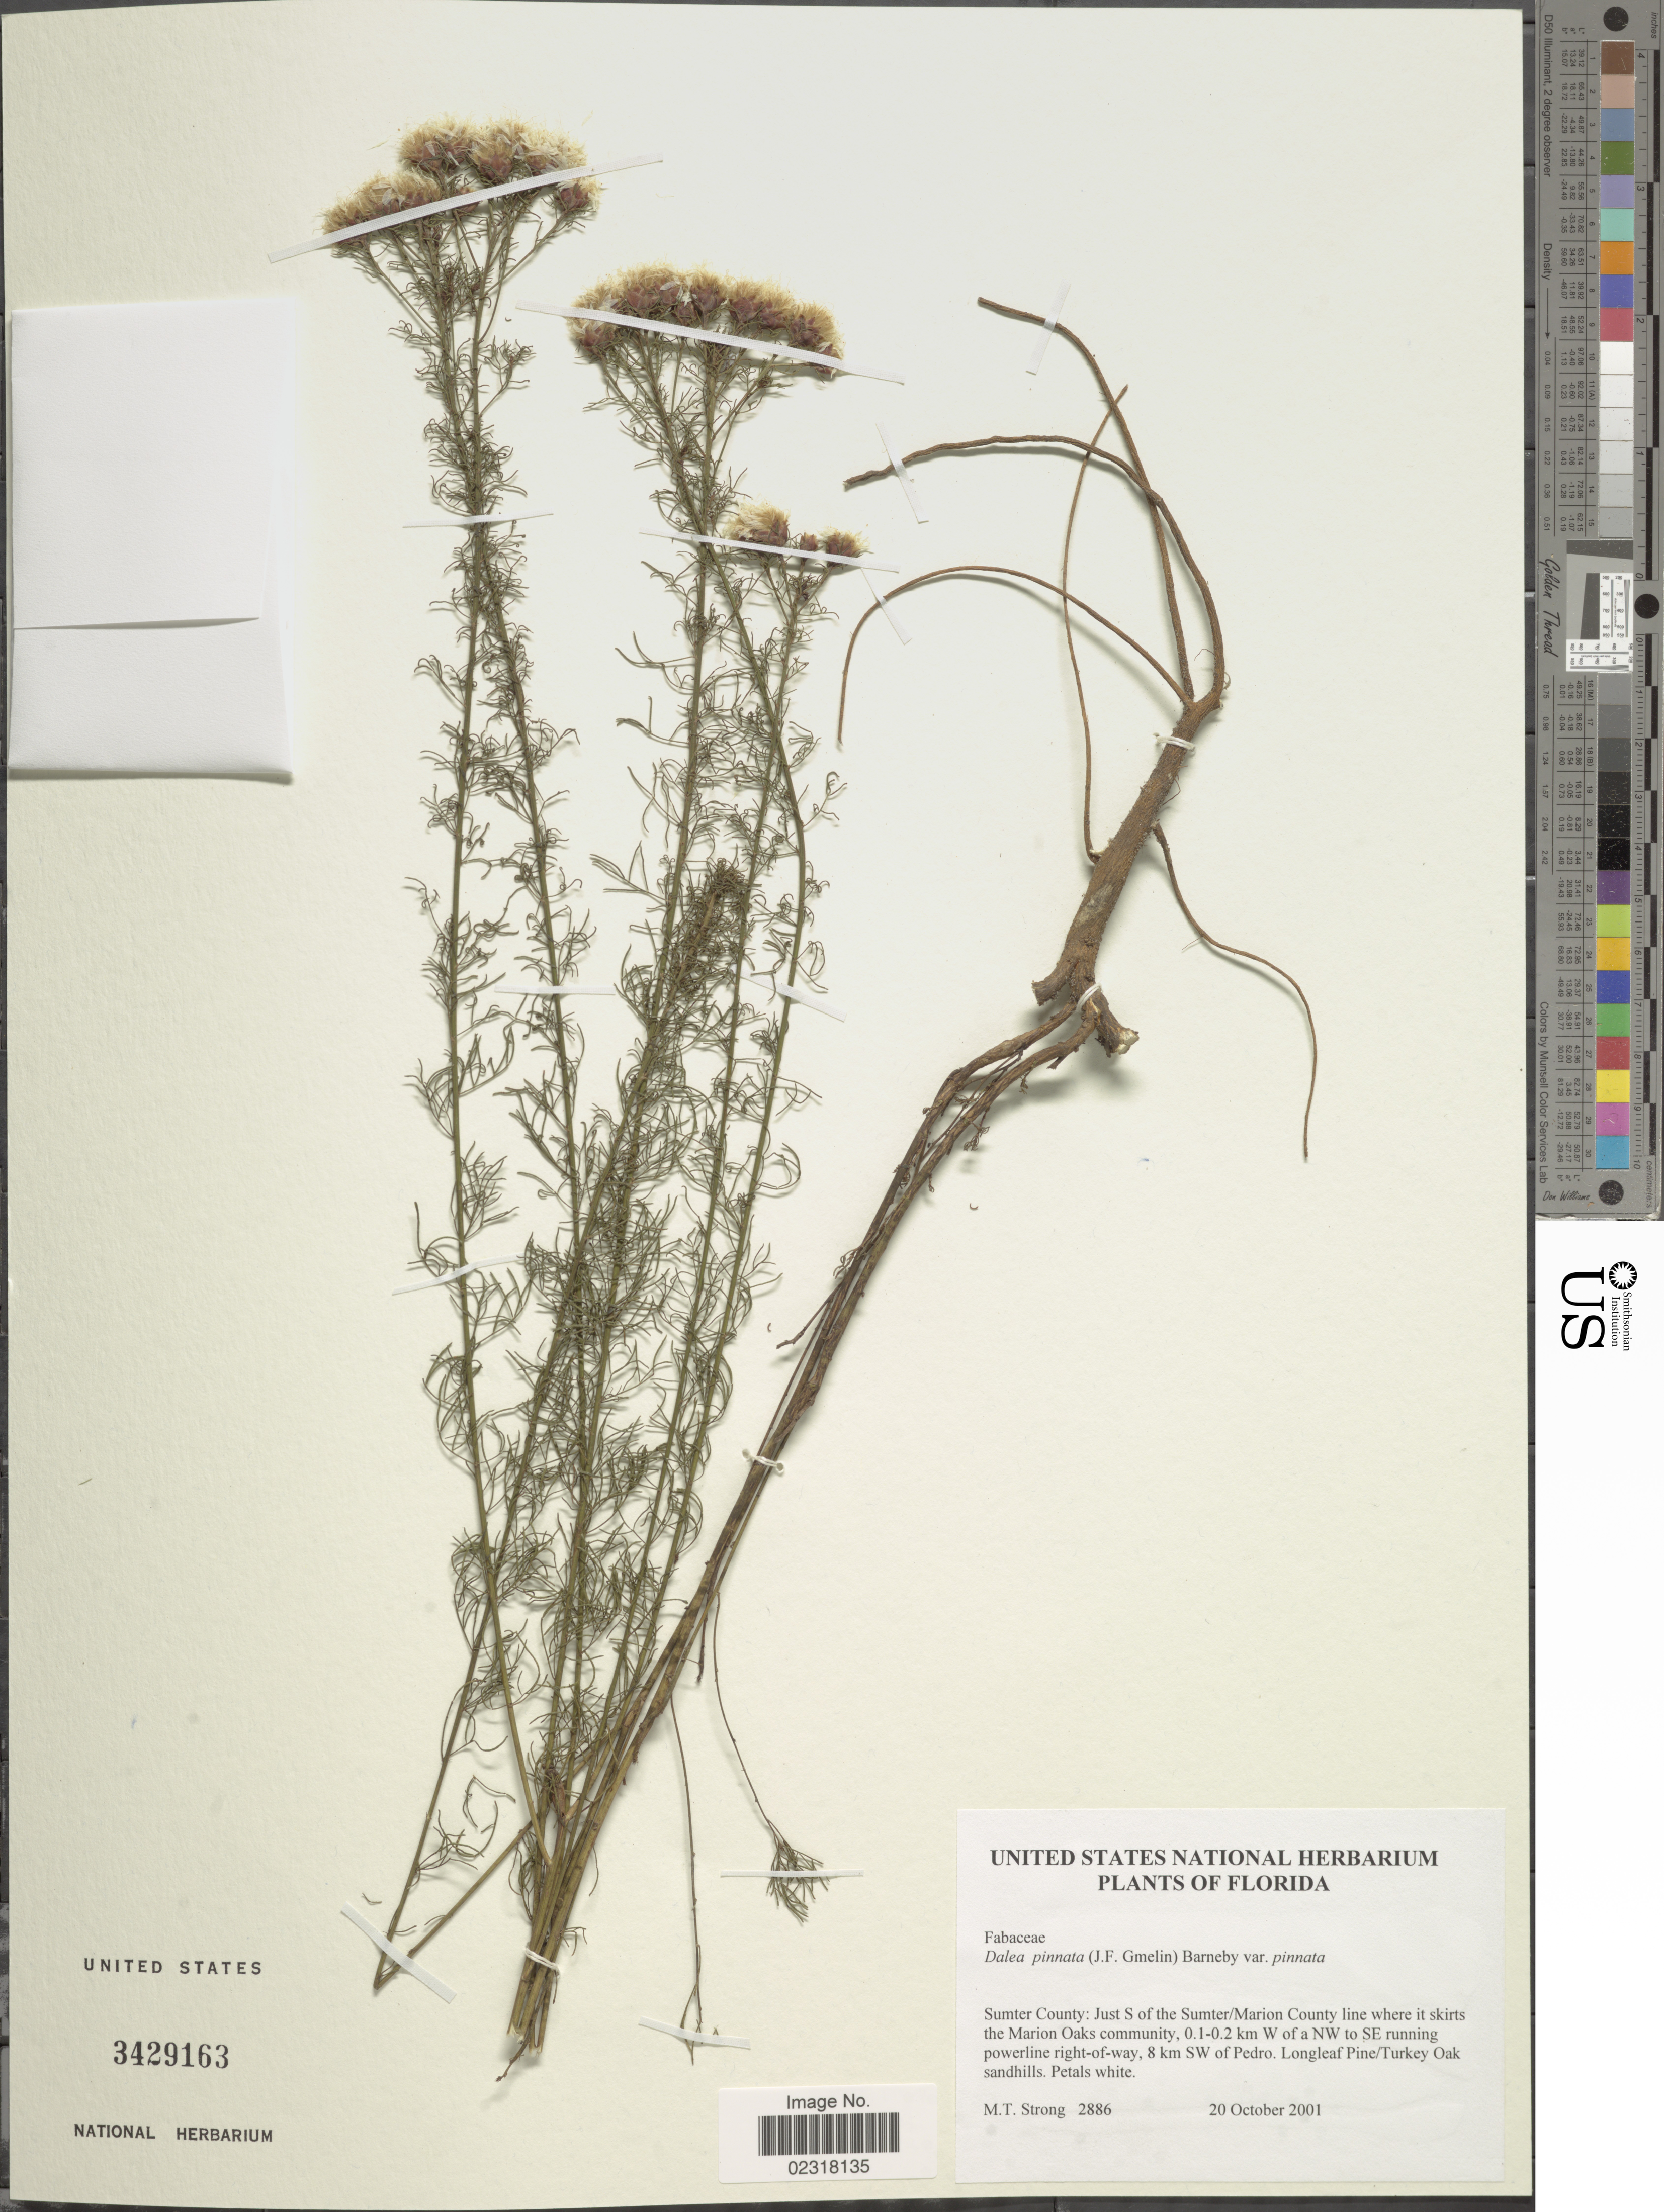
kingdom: Plantae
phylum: Tracheophyta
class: Magnoliopsida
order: Fabales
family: Fabaceae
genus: Dalea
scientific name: Dalea pinnata var. pinnata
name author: (J.F. Gmel.) Barneby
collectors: M. T. Strong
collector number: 2886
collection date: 2001-10-20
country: United States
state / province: Florida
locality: Sumter County: Just S of the Sumter/Marion County line where it skirts the marion Oaks community, 0.1-0.1 km W of a NW to SE running powerline right-of-way, 8 km SW of Pedro, Longleaf Pine/Turkey Oak sandhills.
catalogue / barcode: US 3429163